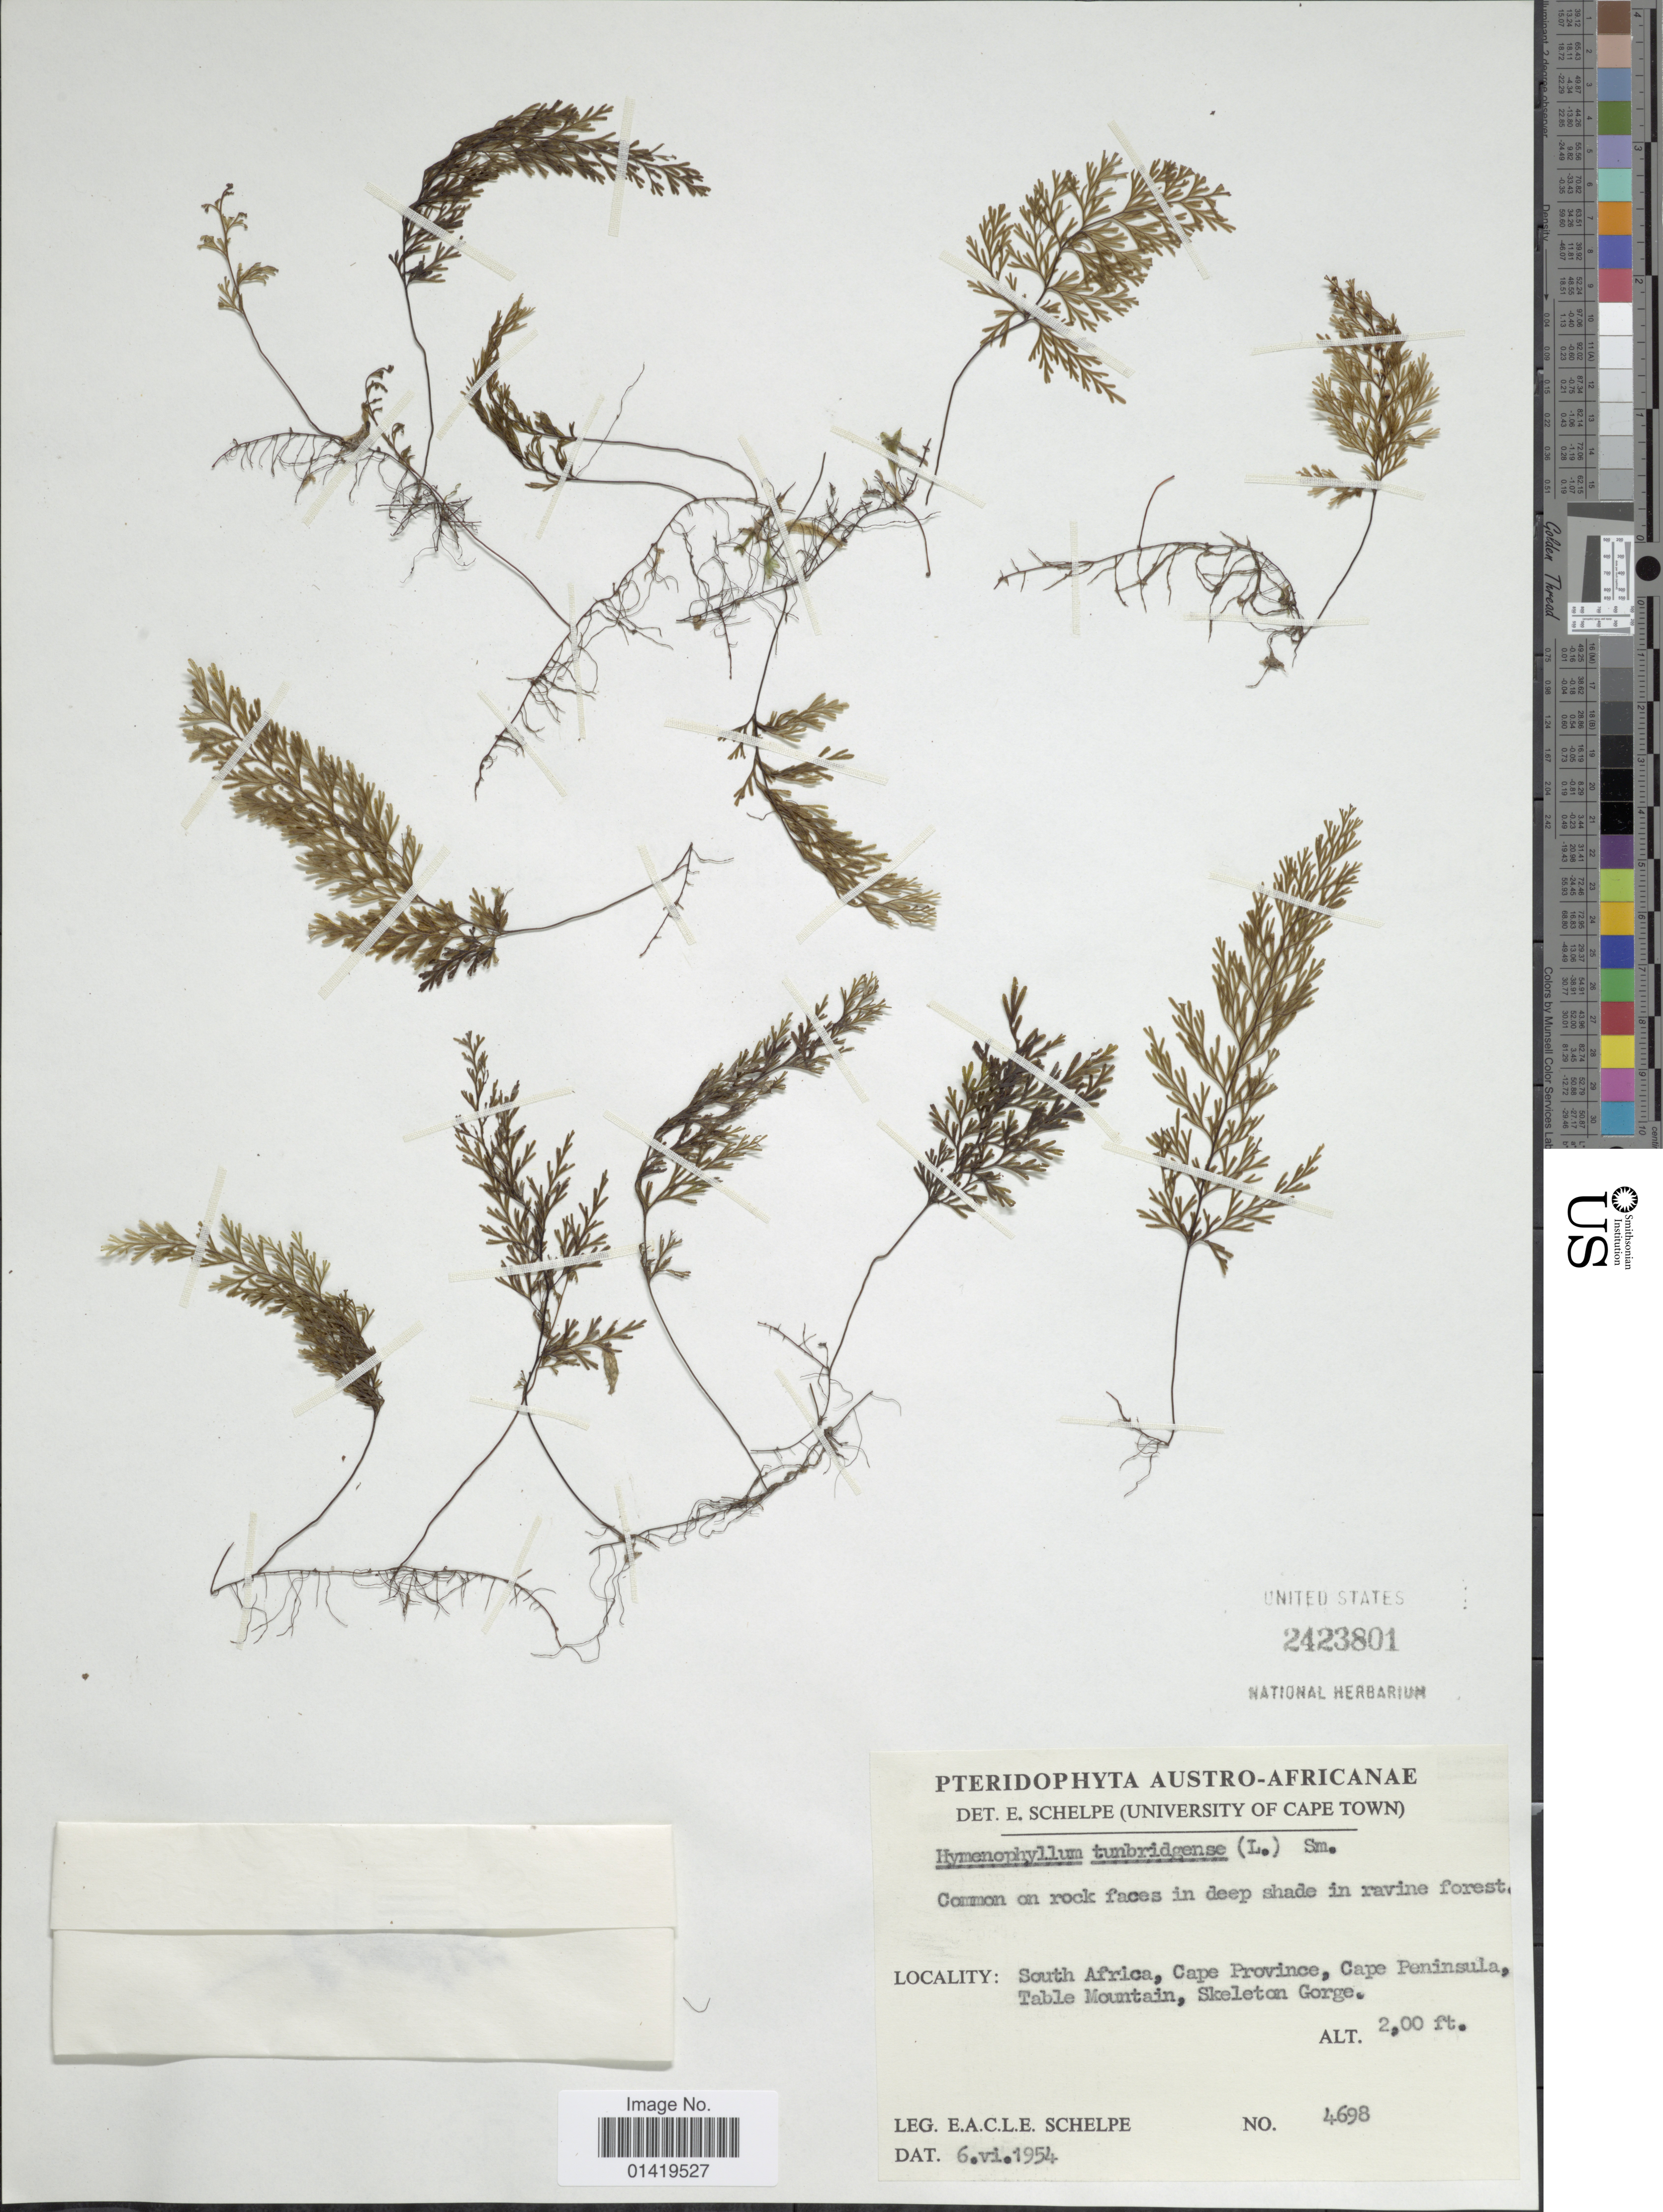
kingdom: Plantae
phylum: Tracheophyta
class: Polypodiopsida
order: Hymenophyllales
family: Hymenophyllaceae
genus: Hymenophyllum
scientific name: Hymenophyllum tunbrigense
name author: (L.) Small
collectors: E. A. C. L. E. Schelpe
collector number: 4698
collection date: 1954-06-06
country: South Africa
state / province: Western Cape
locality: South Africa Cape province Cape Peninsula Table mountain Skeleton Gorge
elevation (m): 610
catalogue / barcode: US 2423801